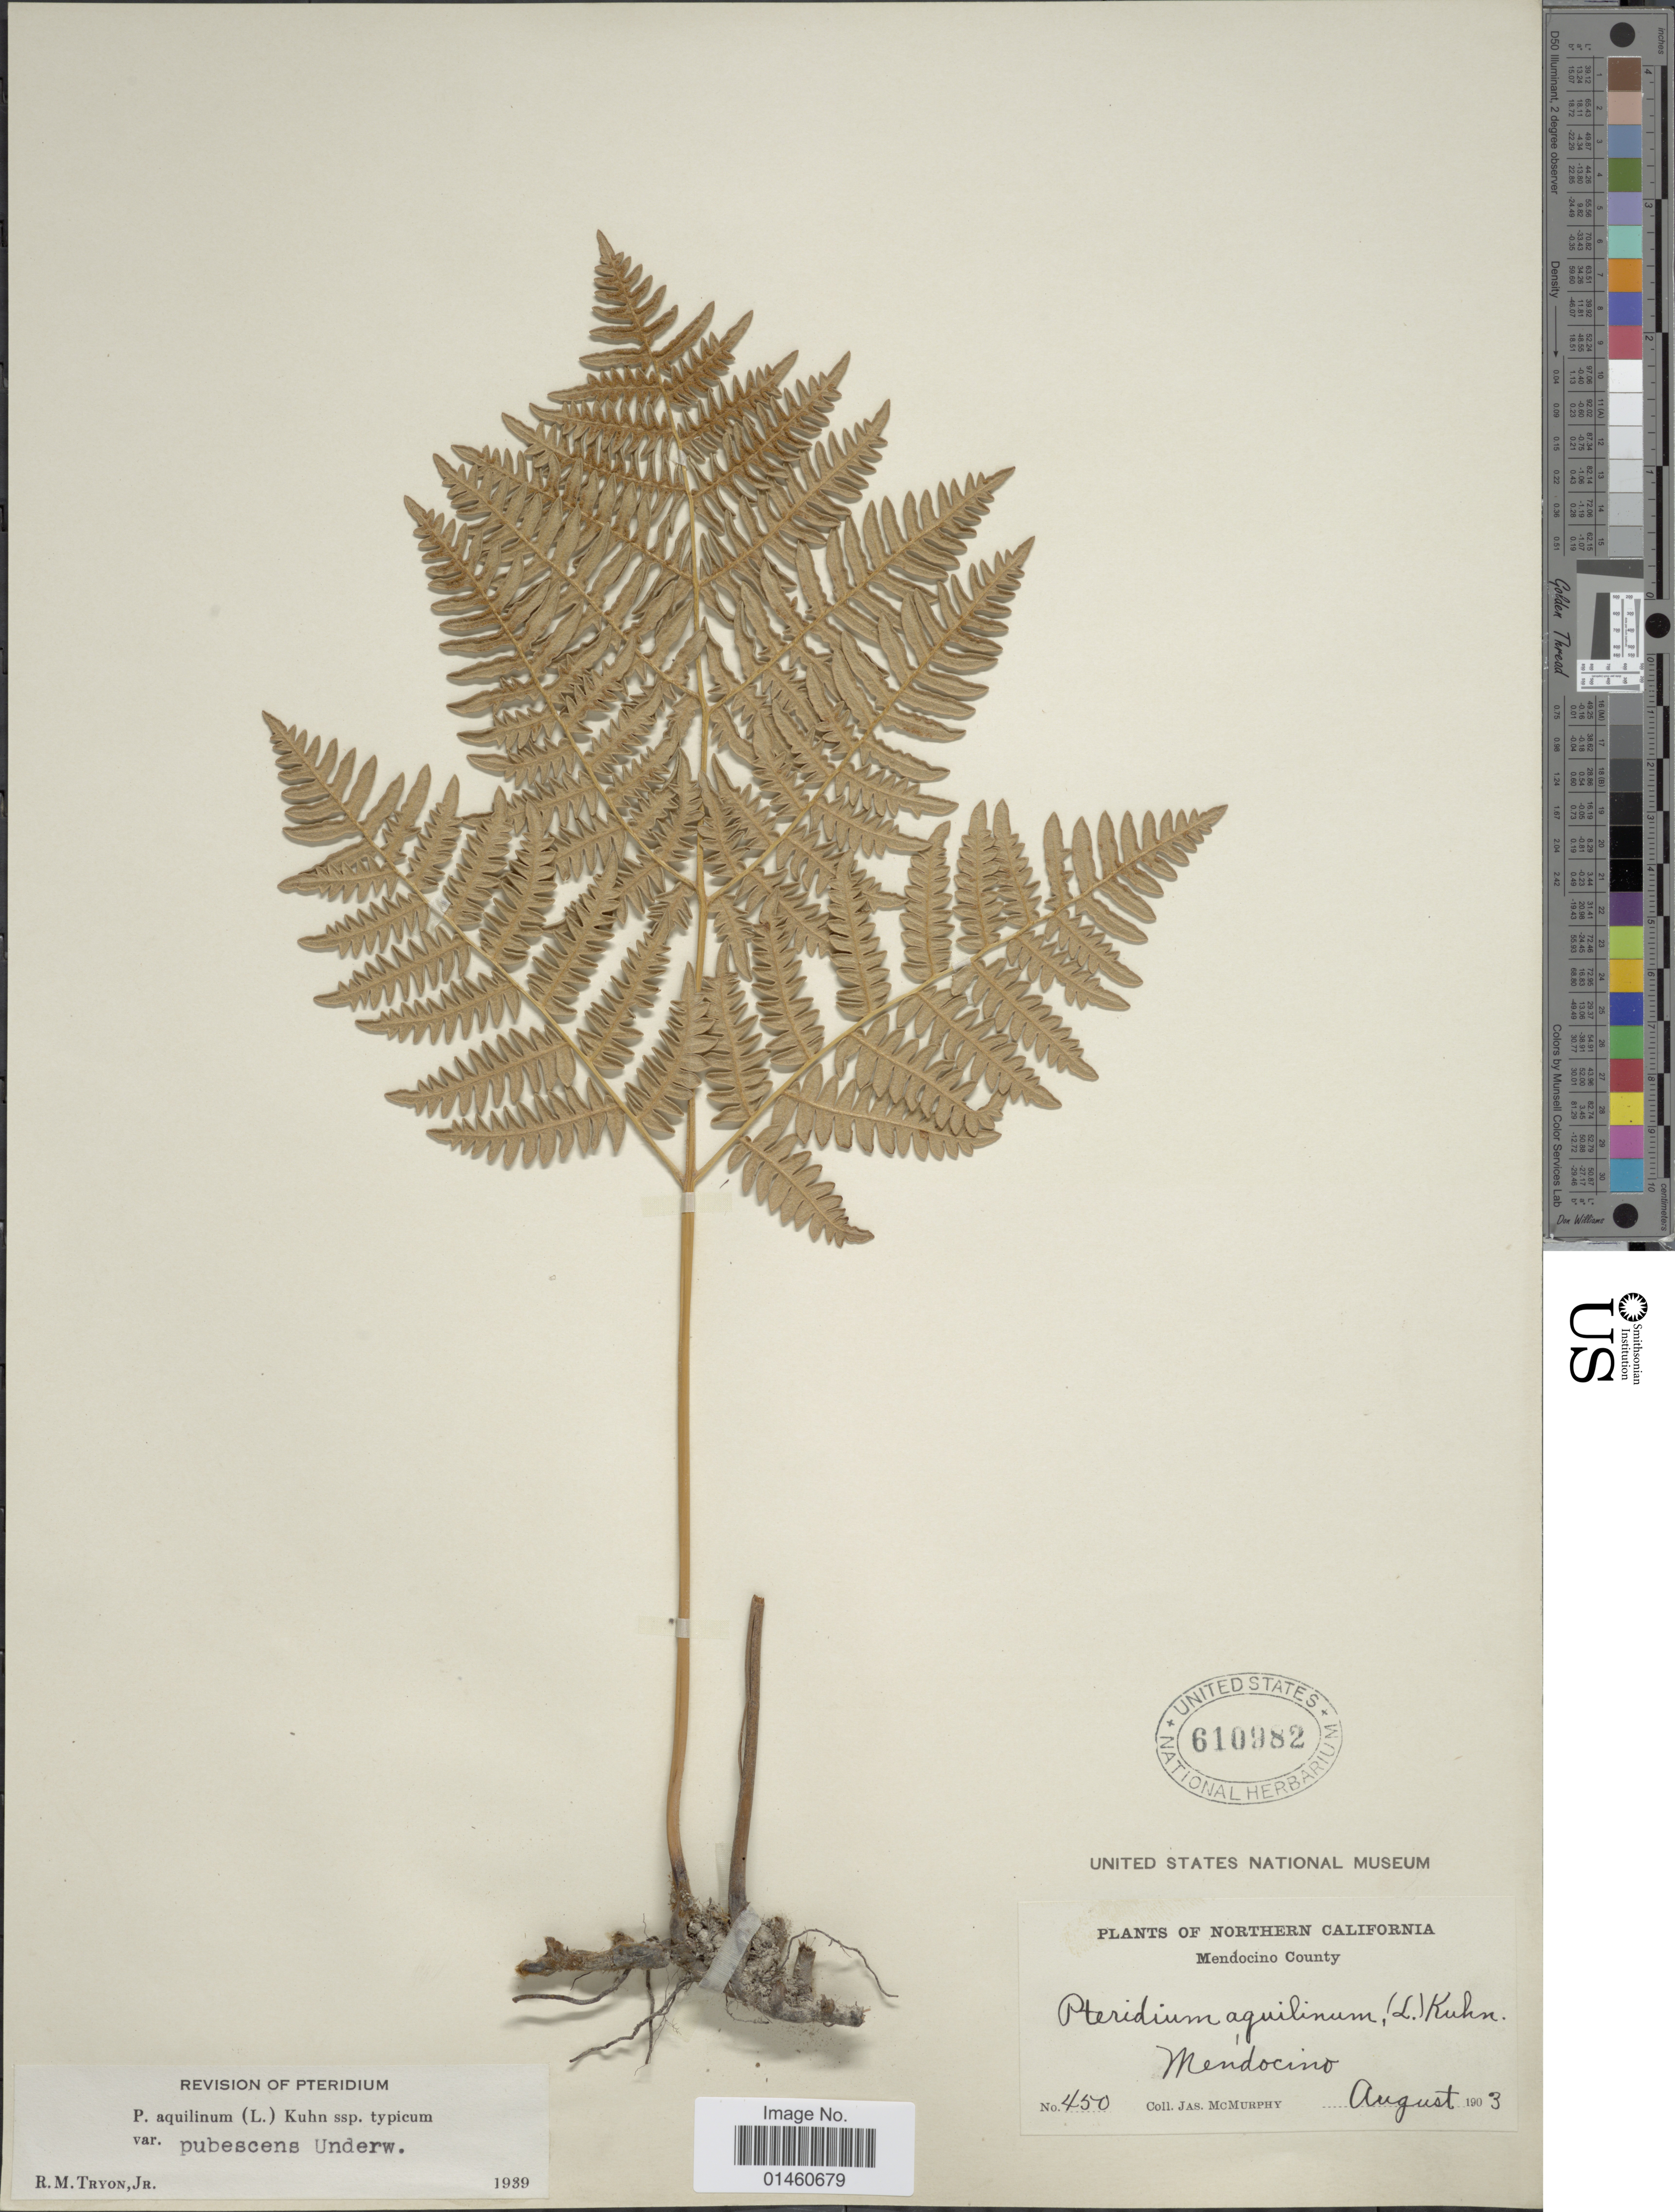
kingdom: Plantae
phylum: Tracheophyta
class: Polypodiopsida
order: Polypodiales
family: Dennstaedtiaceae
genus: Pteridium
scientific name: Pteridium pubescens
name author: (Underw.) Christenh.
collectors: J. McMurphy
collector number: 450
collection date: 1903-08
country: United States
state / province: California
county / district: Mendocino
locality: Northern California, Mendocino County.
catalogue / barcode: US 610982